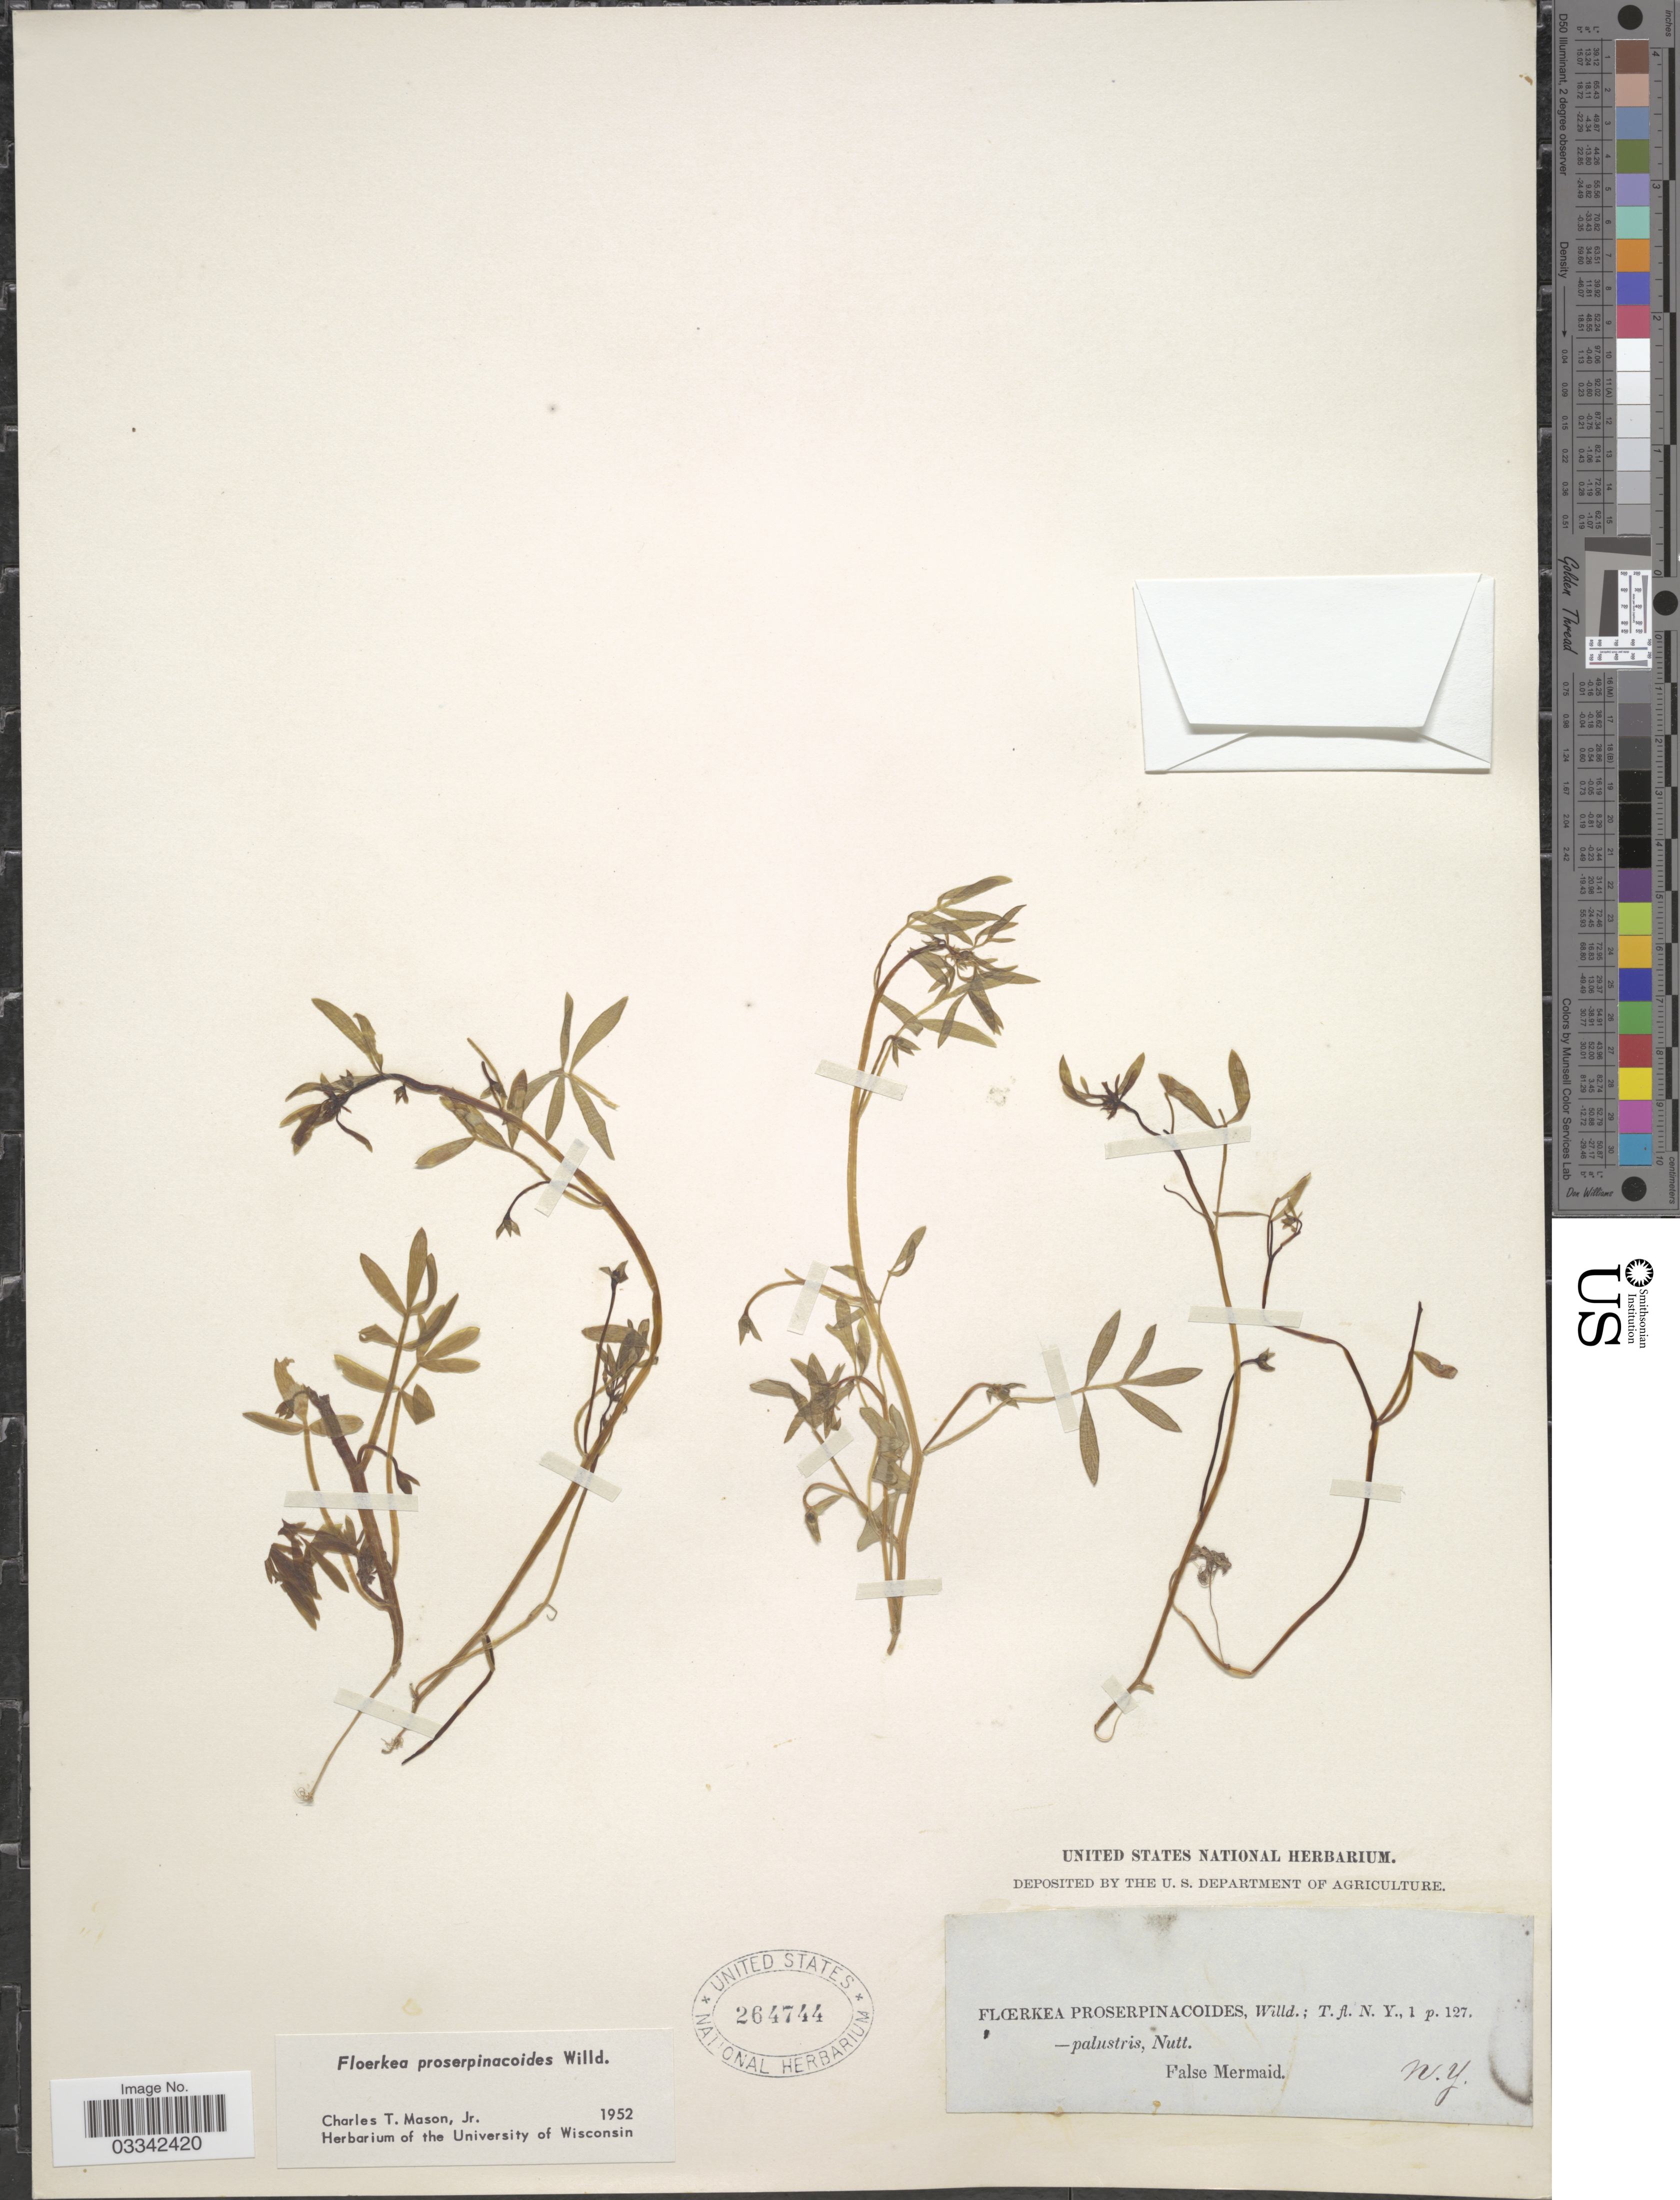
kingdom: Plantae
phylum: Tracheophyta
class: Magnoliopsida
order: Brassicales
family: Limnanthaceae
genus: Floerkea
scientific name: Floerkea proserpinacoides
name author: Willd.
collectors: ex herb. United States National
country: United States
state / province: New York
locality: False Mermaid. [unsure placement]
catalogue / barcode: US 264744